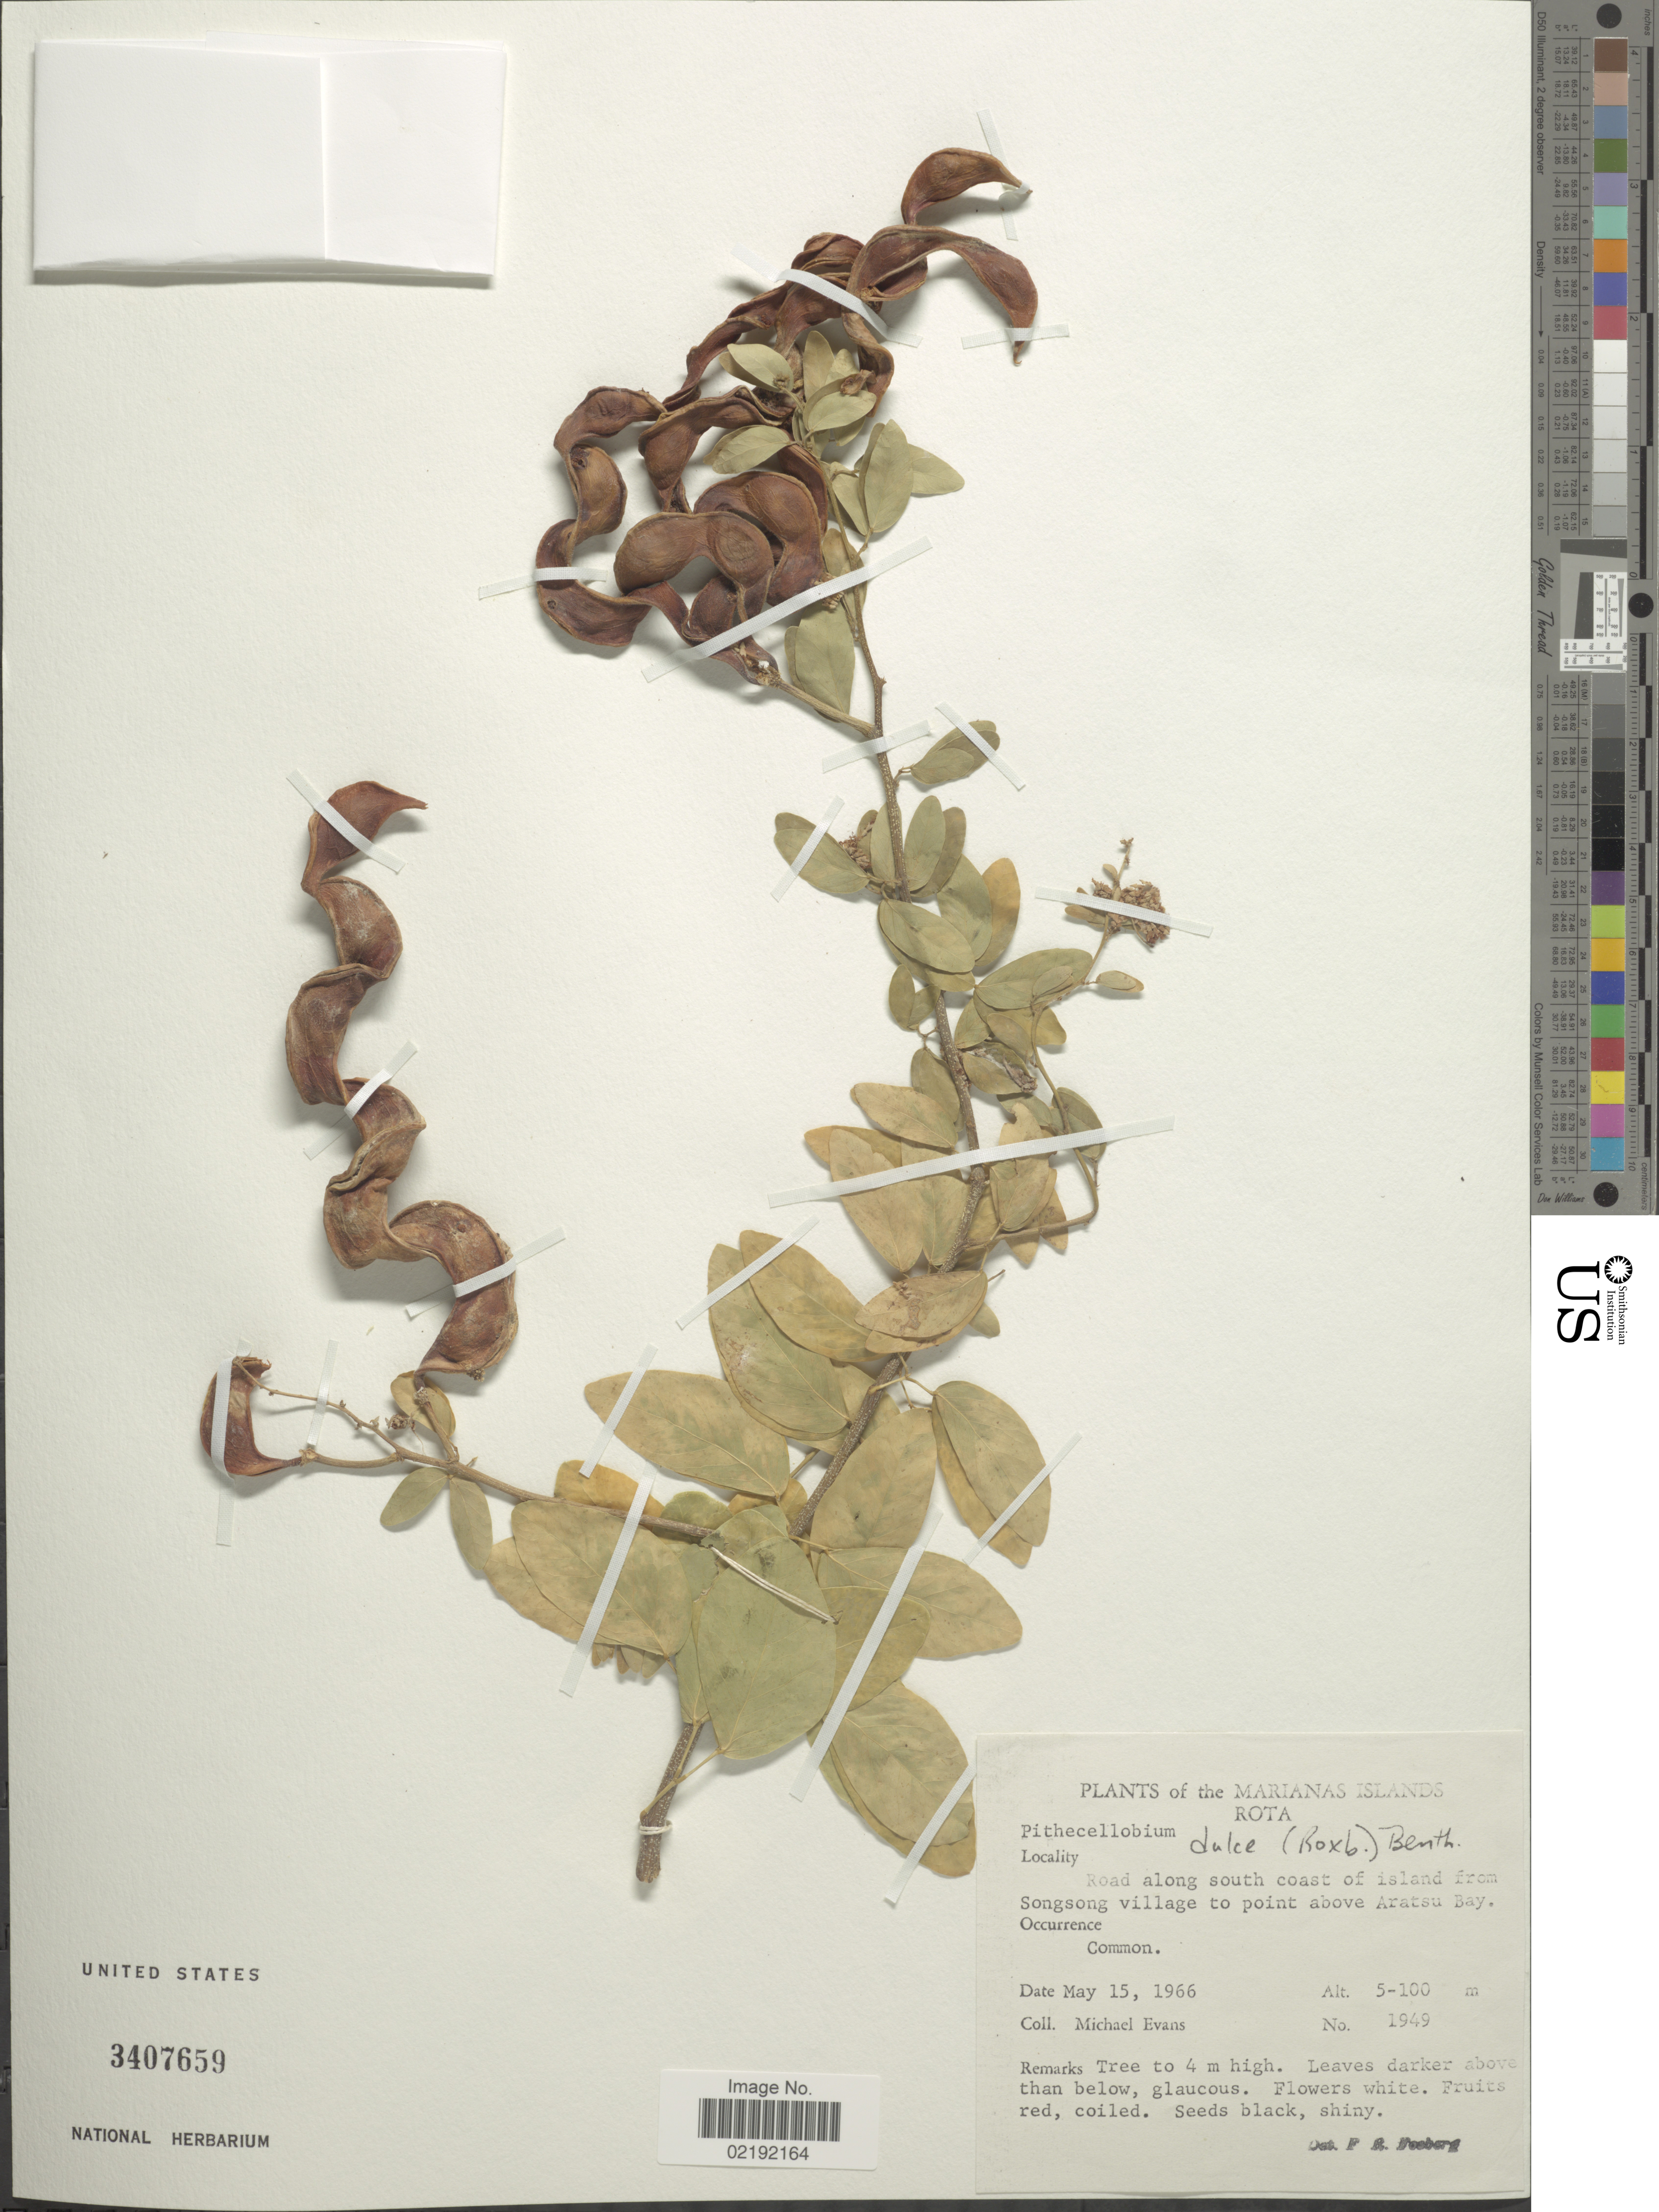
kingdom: Plantae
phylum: Tracheophyta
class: Magnoliopsida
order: Fabales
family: Fabaceae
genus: Pithecellobium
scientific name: Pithecellobium dulce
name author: (Roxb.) Benth.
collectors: M. Evans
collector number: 1949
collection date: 1966-05-15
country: Northern Mariana Islands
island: Rota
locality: Rota. Road along south coast of island from Songson village to point above Aratsu Bay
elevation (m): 5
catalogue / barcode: US 3407659